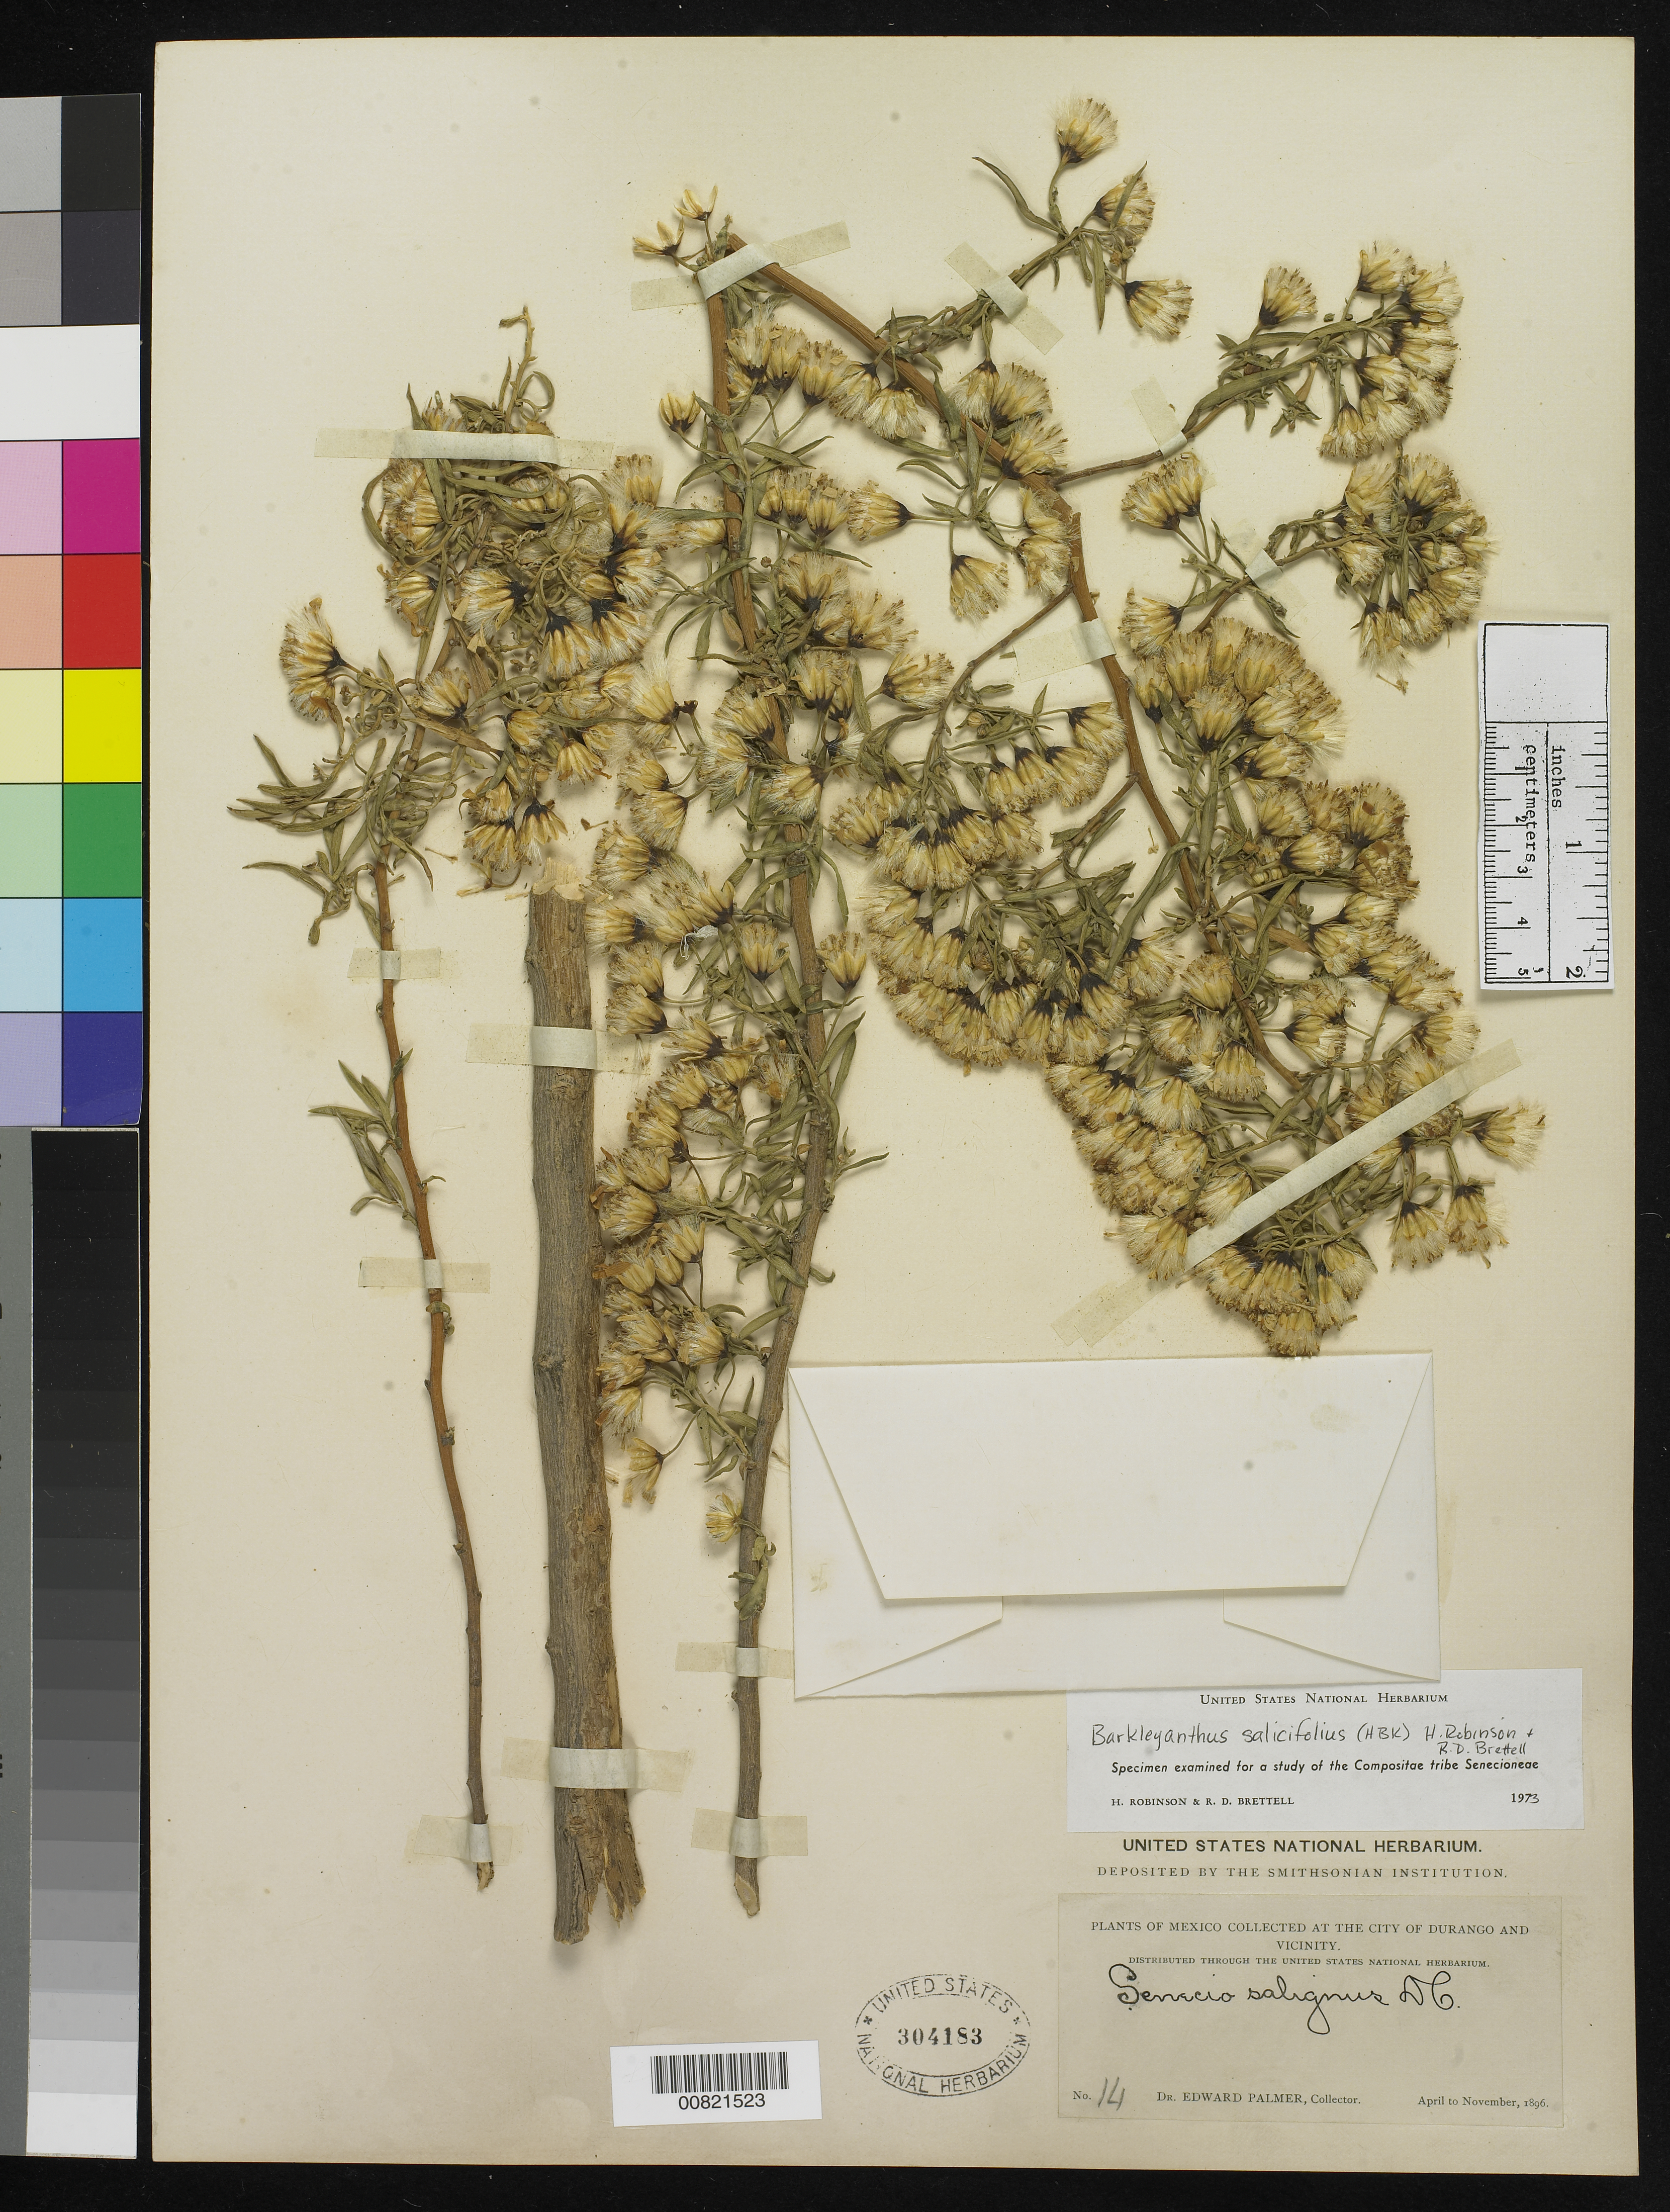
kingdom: Plantae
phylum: Tracheophyta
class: Magnoliopsida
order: Asterales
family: Asteraceae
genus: Barkleyanthus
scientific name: Barkleyanthus salicifolius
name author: (Kunth) H. Rob. & Brettell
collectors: E. Palmer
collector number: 14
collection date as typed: Apr 1896 to -- Nov 1896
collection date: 1896-04/1896-11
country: Mexico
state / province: Durango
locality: City of Durango and vicinity.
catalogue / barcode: US 304183